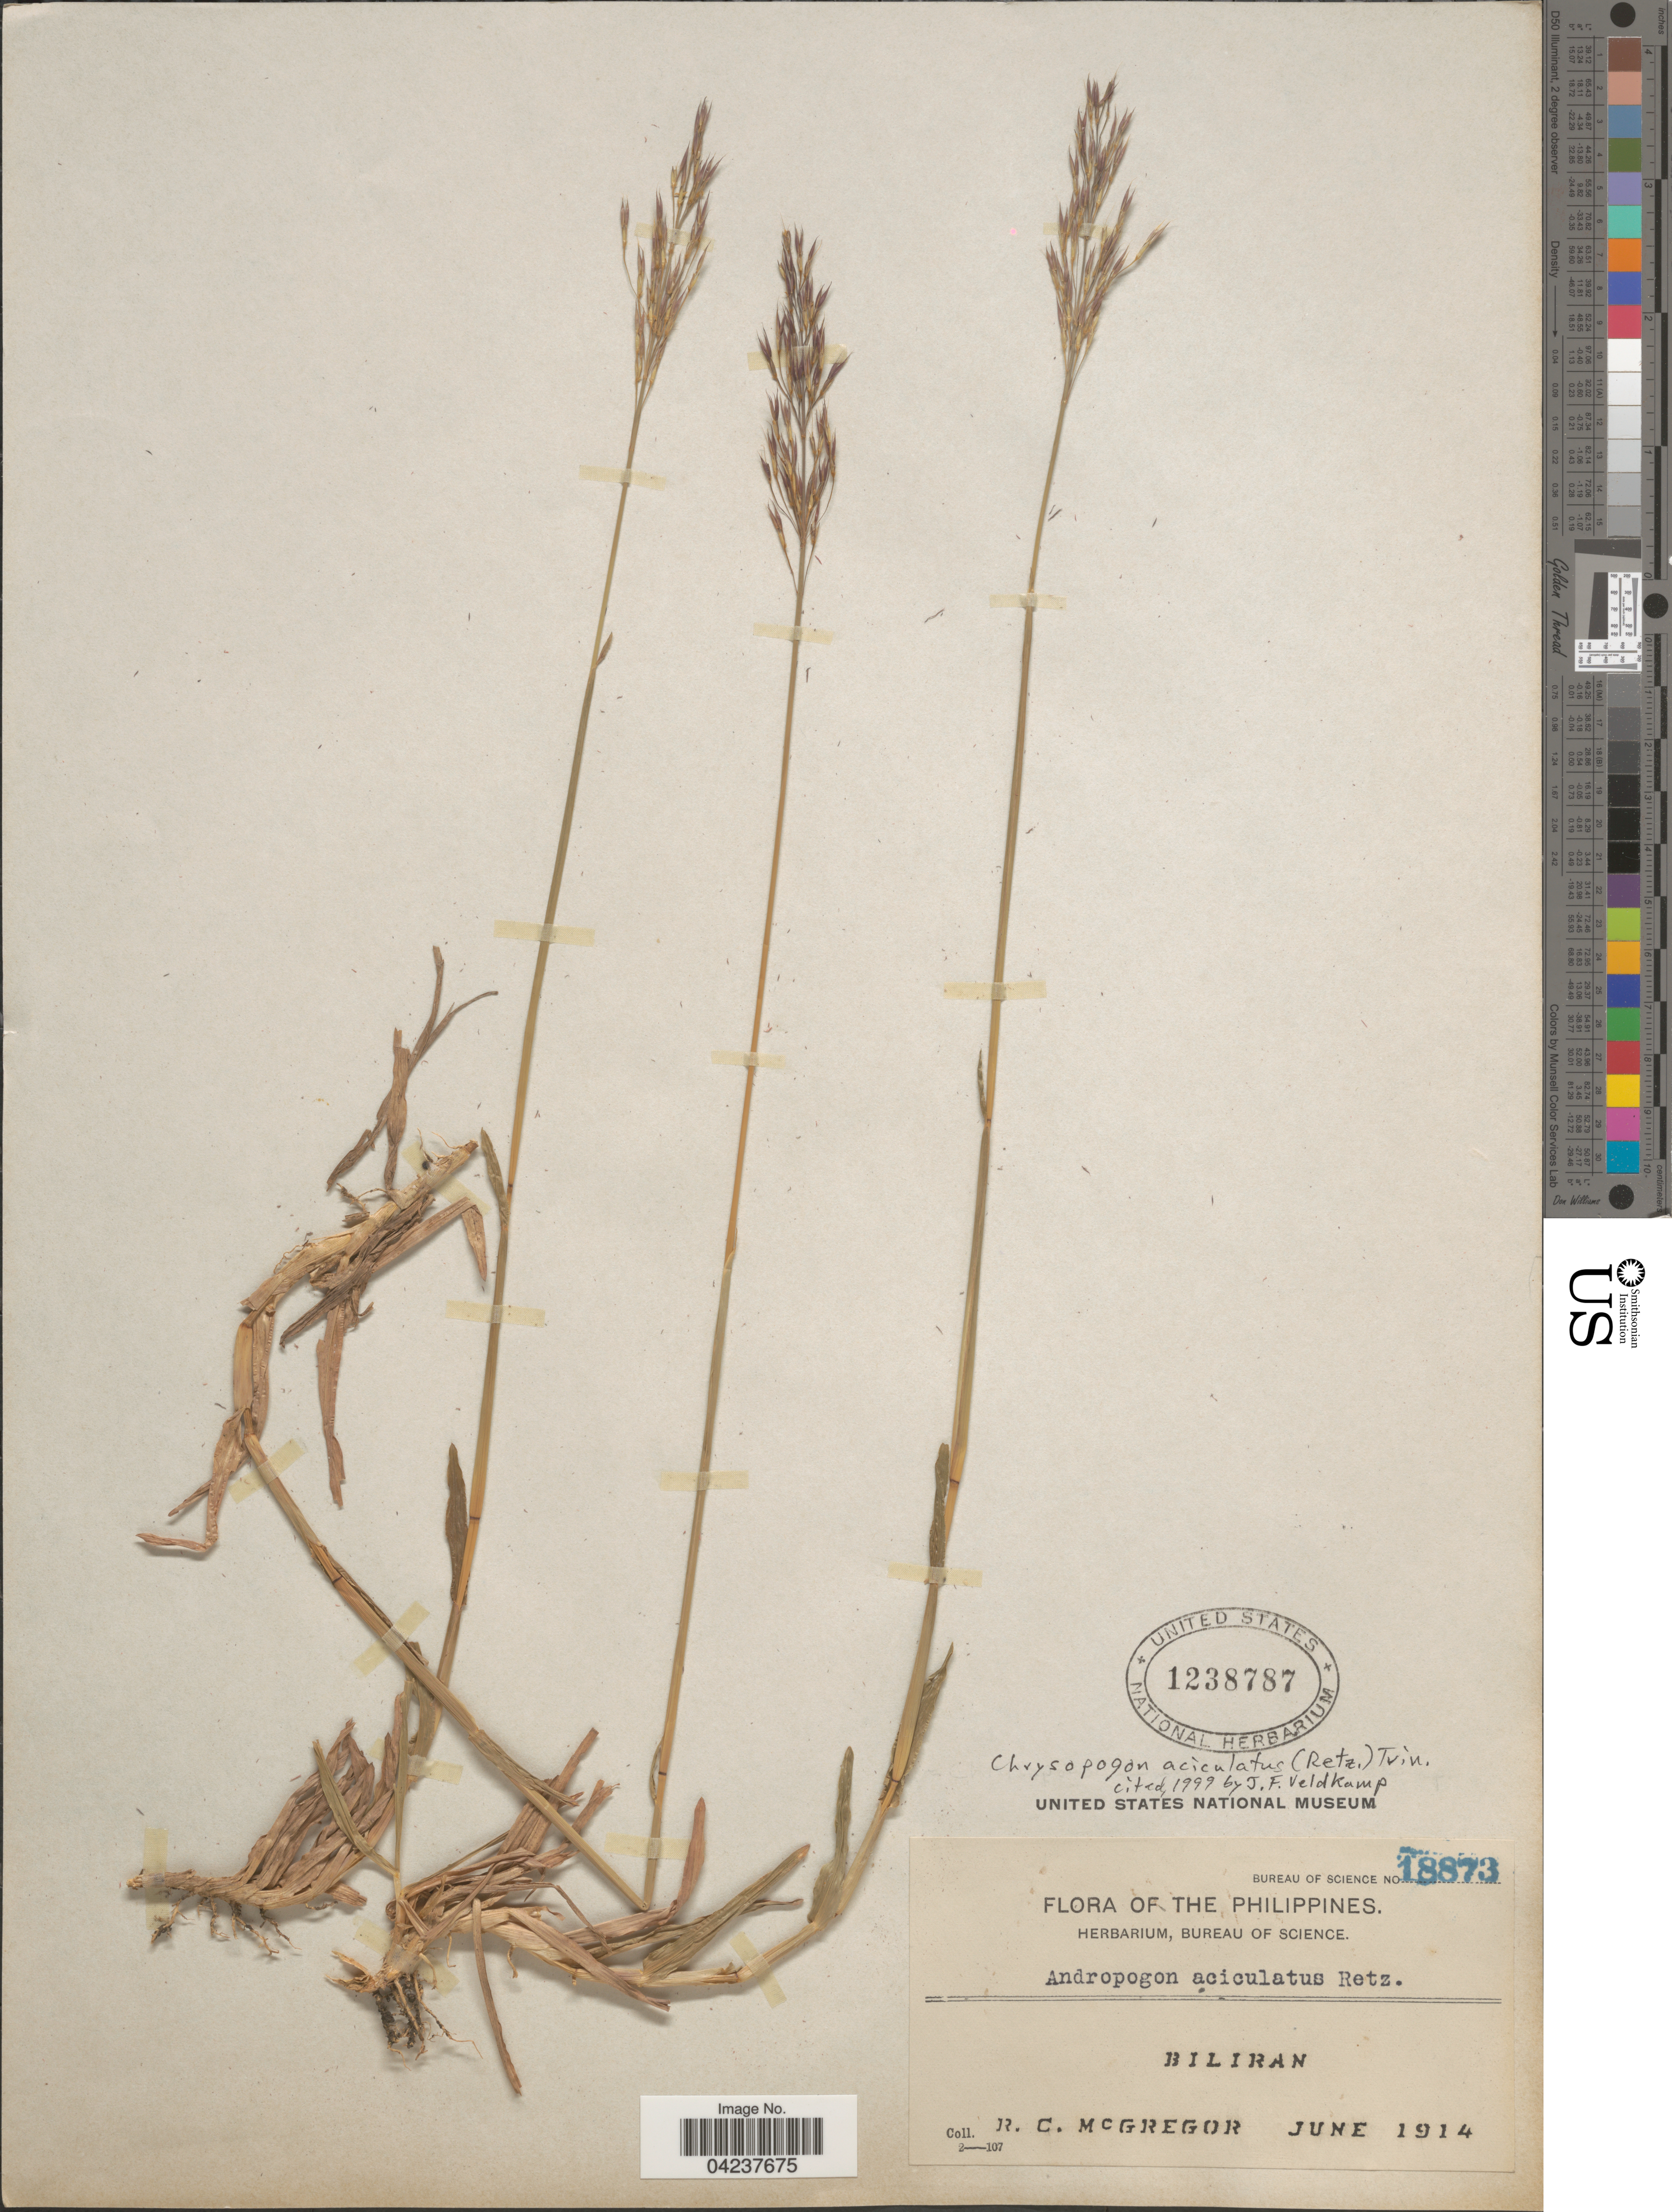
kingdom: Plantae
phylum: Tracheophyta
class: Liliopsida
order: Poales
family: Poaceae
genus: Chrysopogon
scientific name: Chrysopogon aciculatus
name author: (Retz.) Trin.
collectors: R. C. McGregor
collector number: Bureau of Science 18873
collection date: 1914-06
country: Philippines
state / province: Eastern Visayas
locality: Biliran.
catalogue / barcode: US 1238787